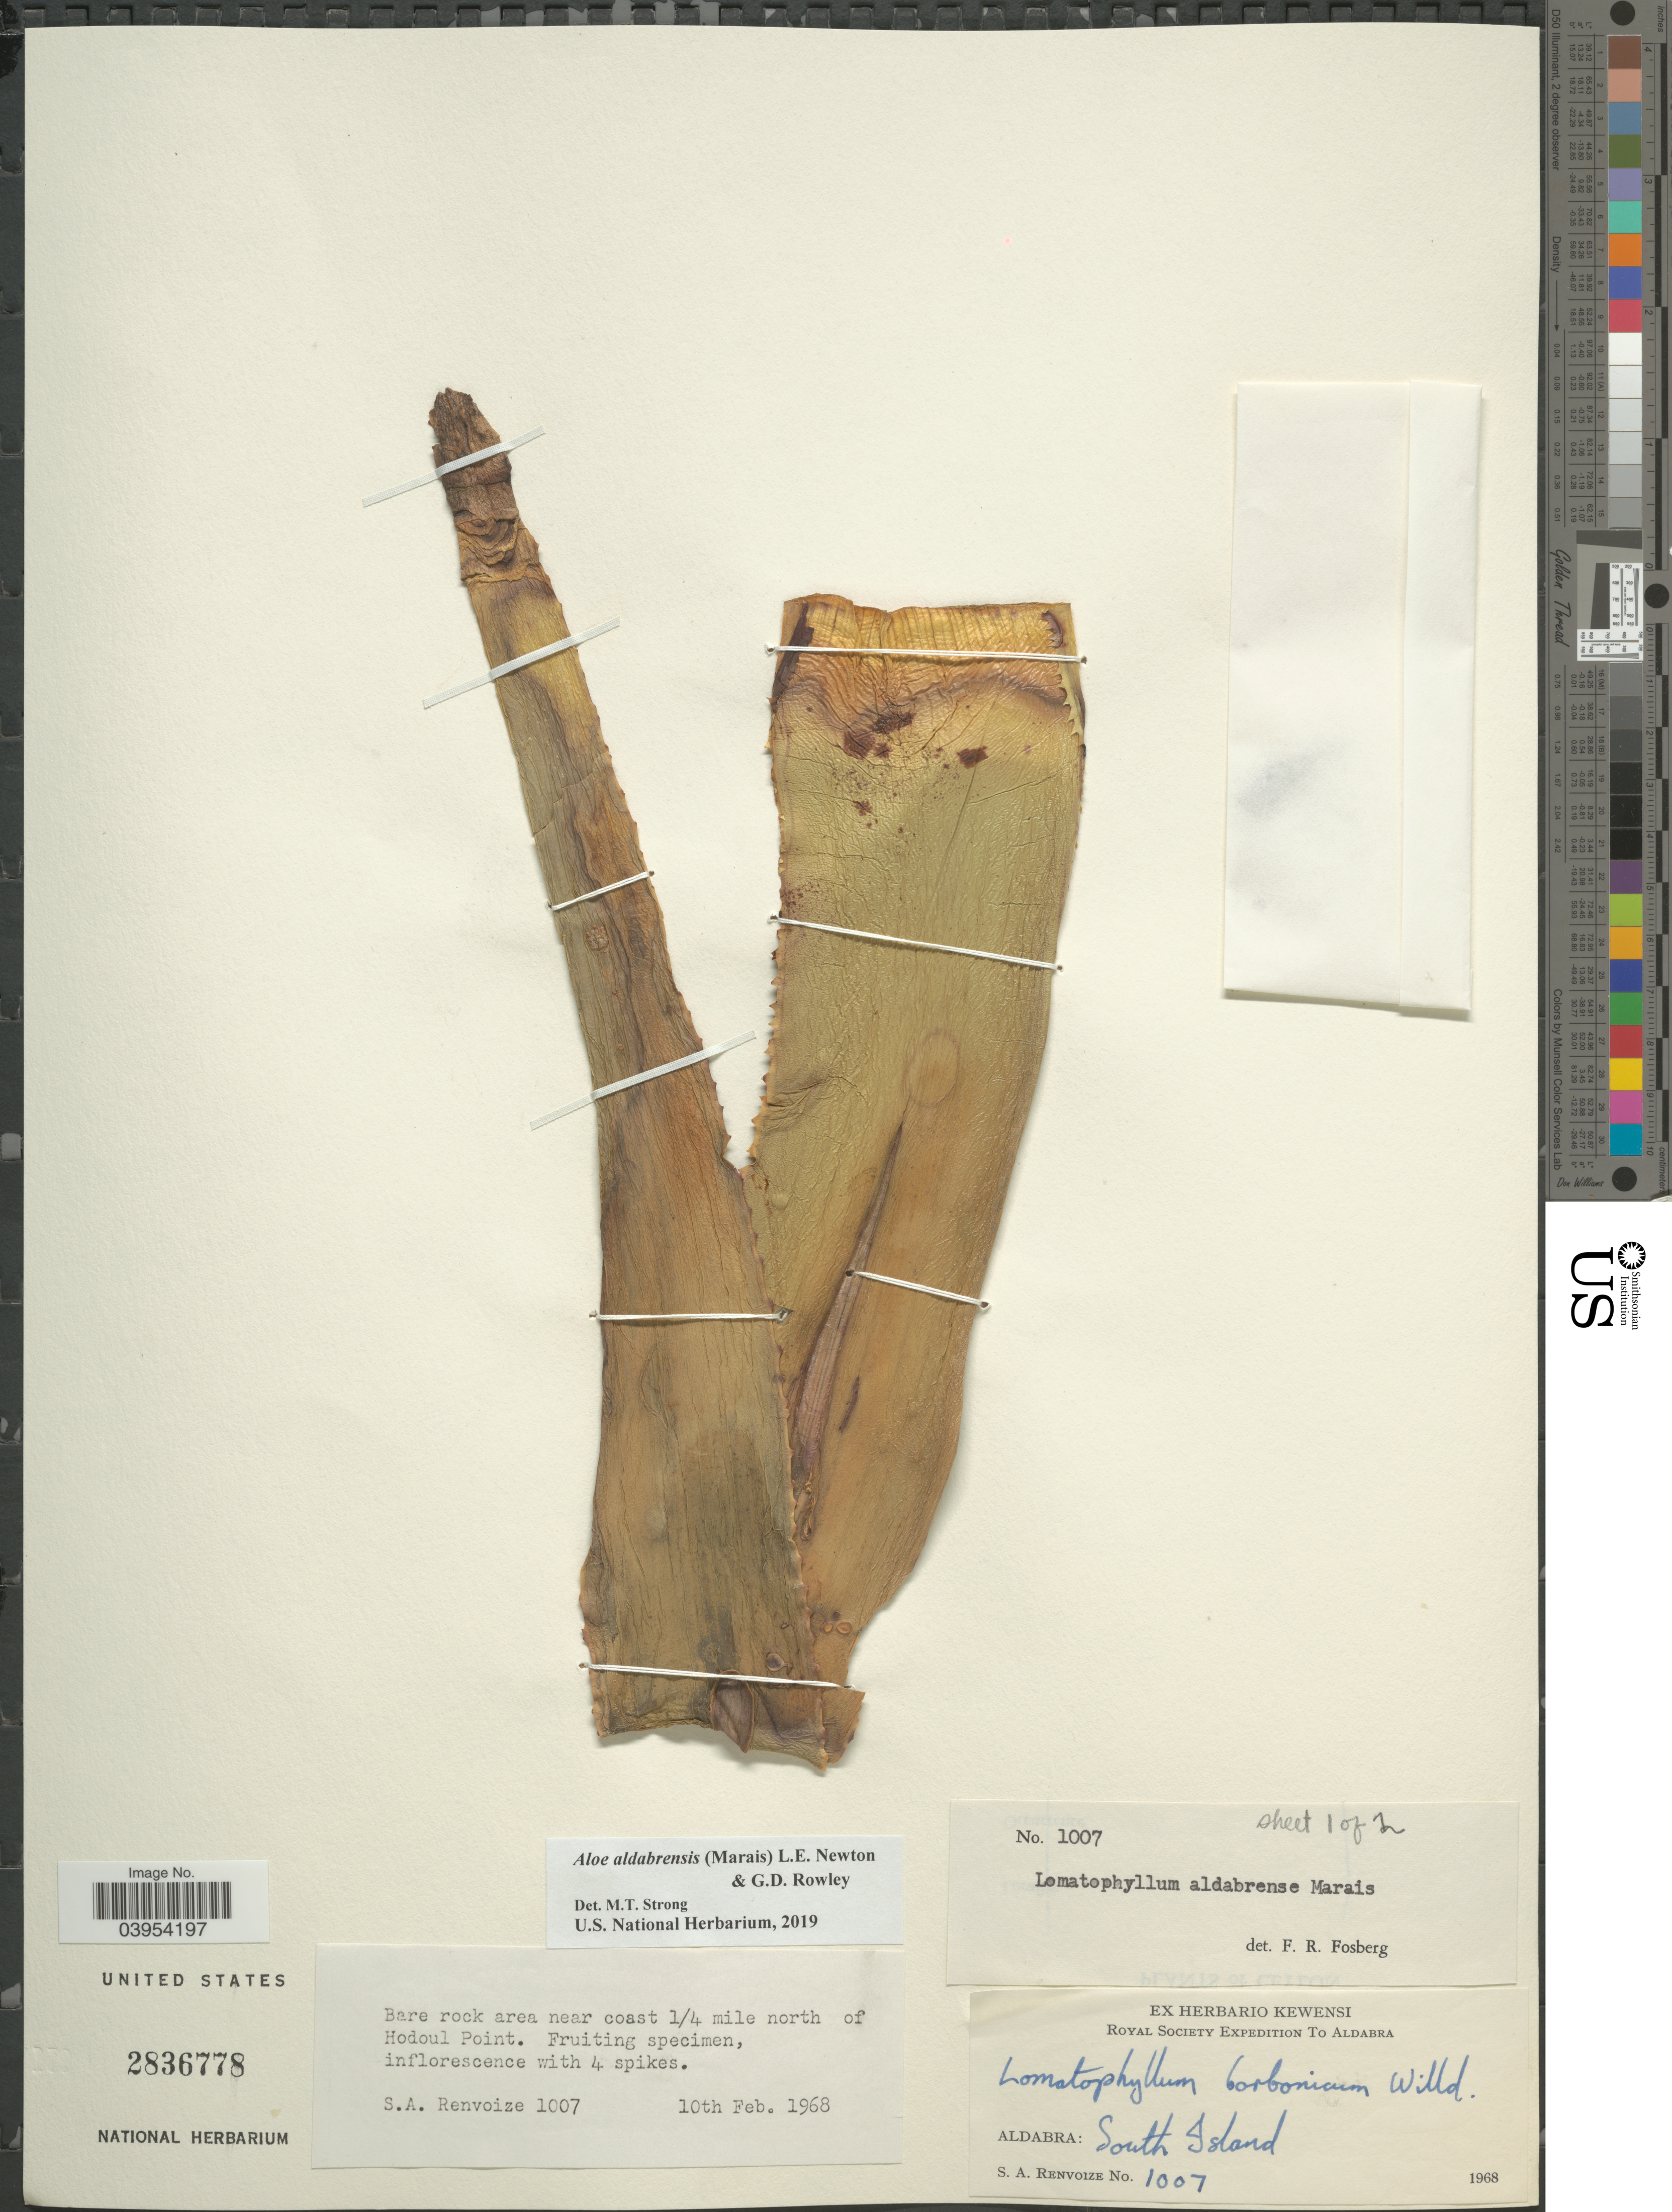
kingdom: Plantae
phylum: Tracheophyta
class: Liliopsida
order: Asparagales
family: Asphodelaceae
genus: Aloe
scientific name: Aloe aldabrensis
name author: (Marais) L. E. Newton & G.D. Rowley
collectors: S. A. Renvoize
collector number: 1007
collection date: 1968-02-10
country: Seychelles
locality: Aldabra. Aldabra: South Island. Bare rock area near coast 1/4 mile north of Hodoul Point.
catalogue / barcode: US 2836778